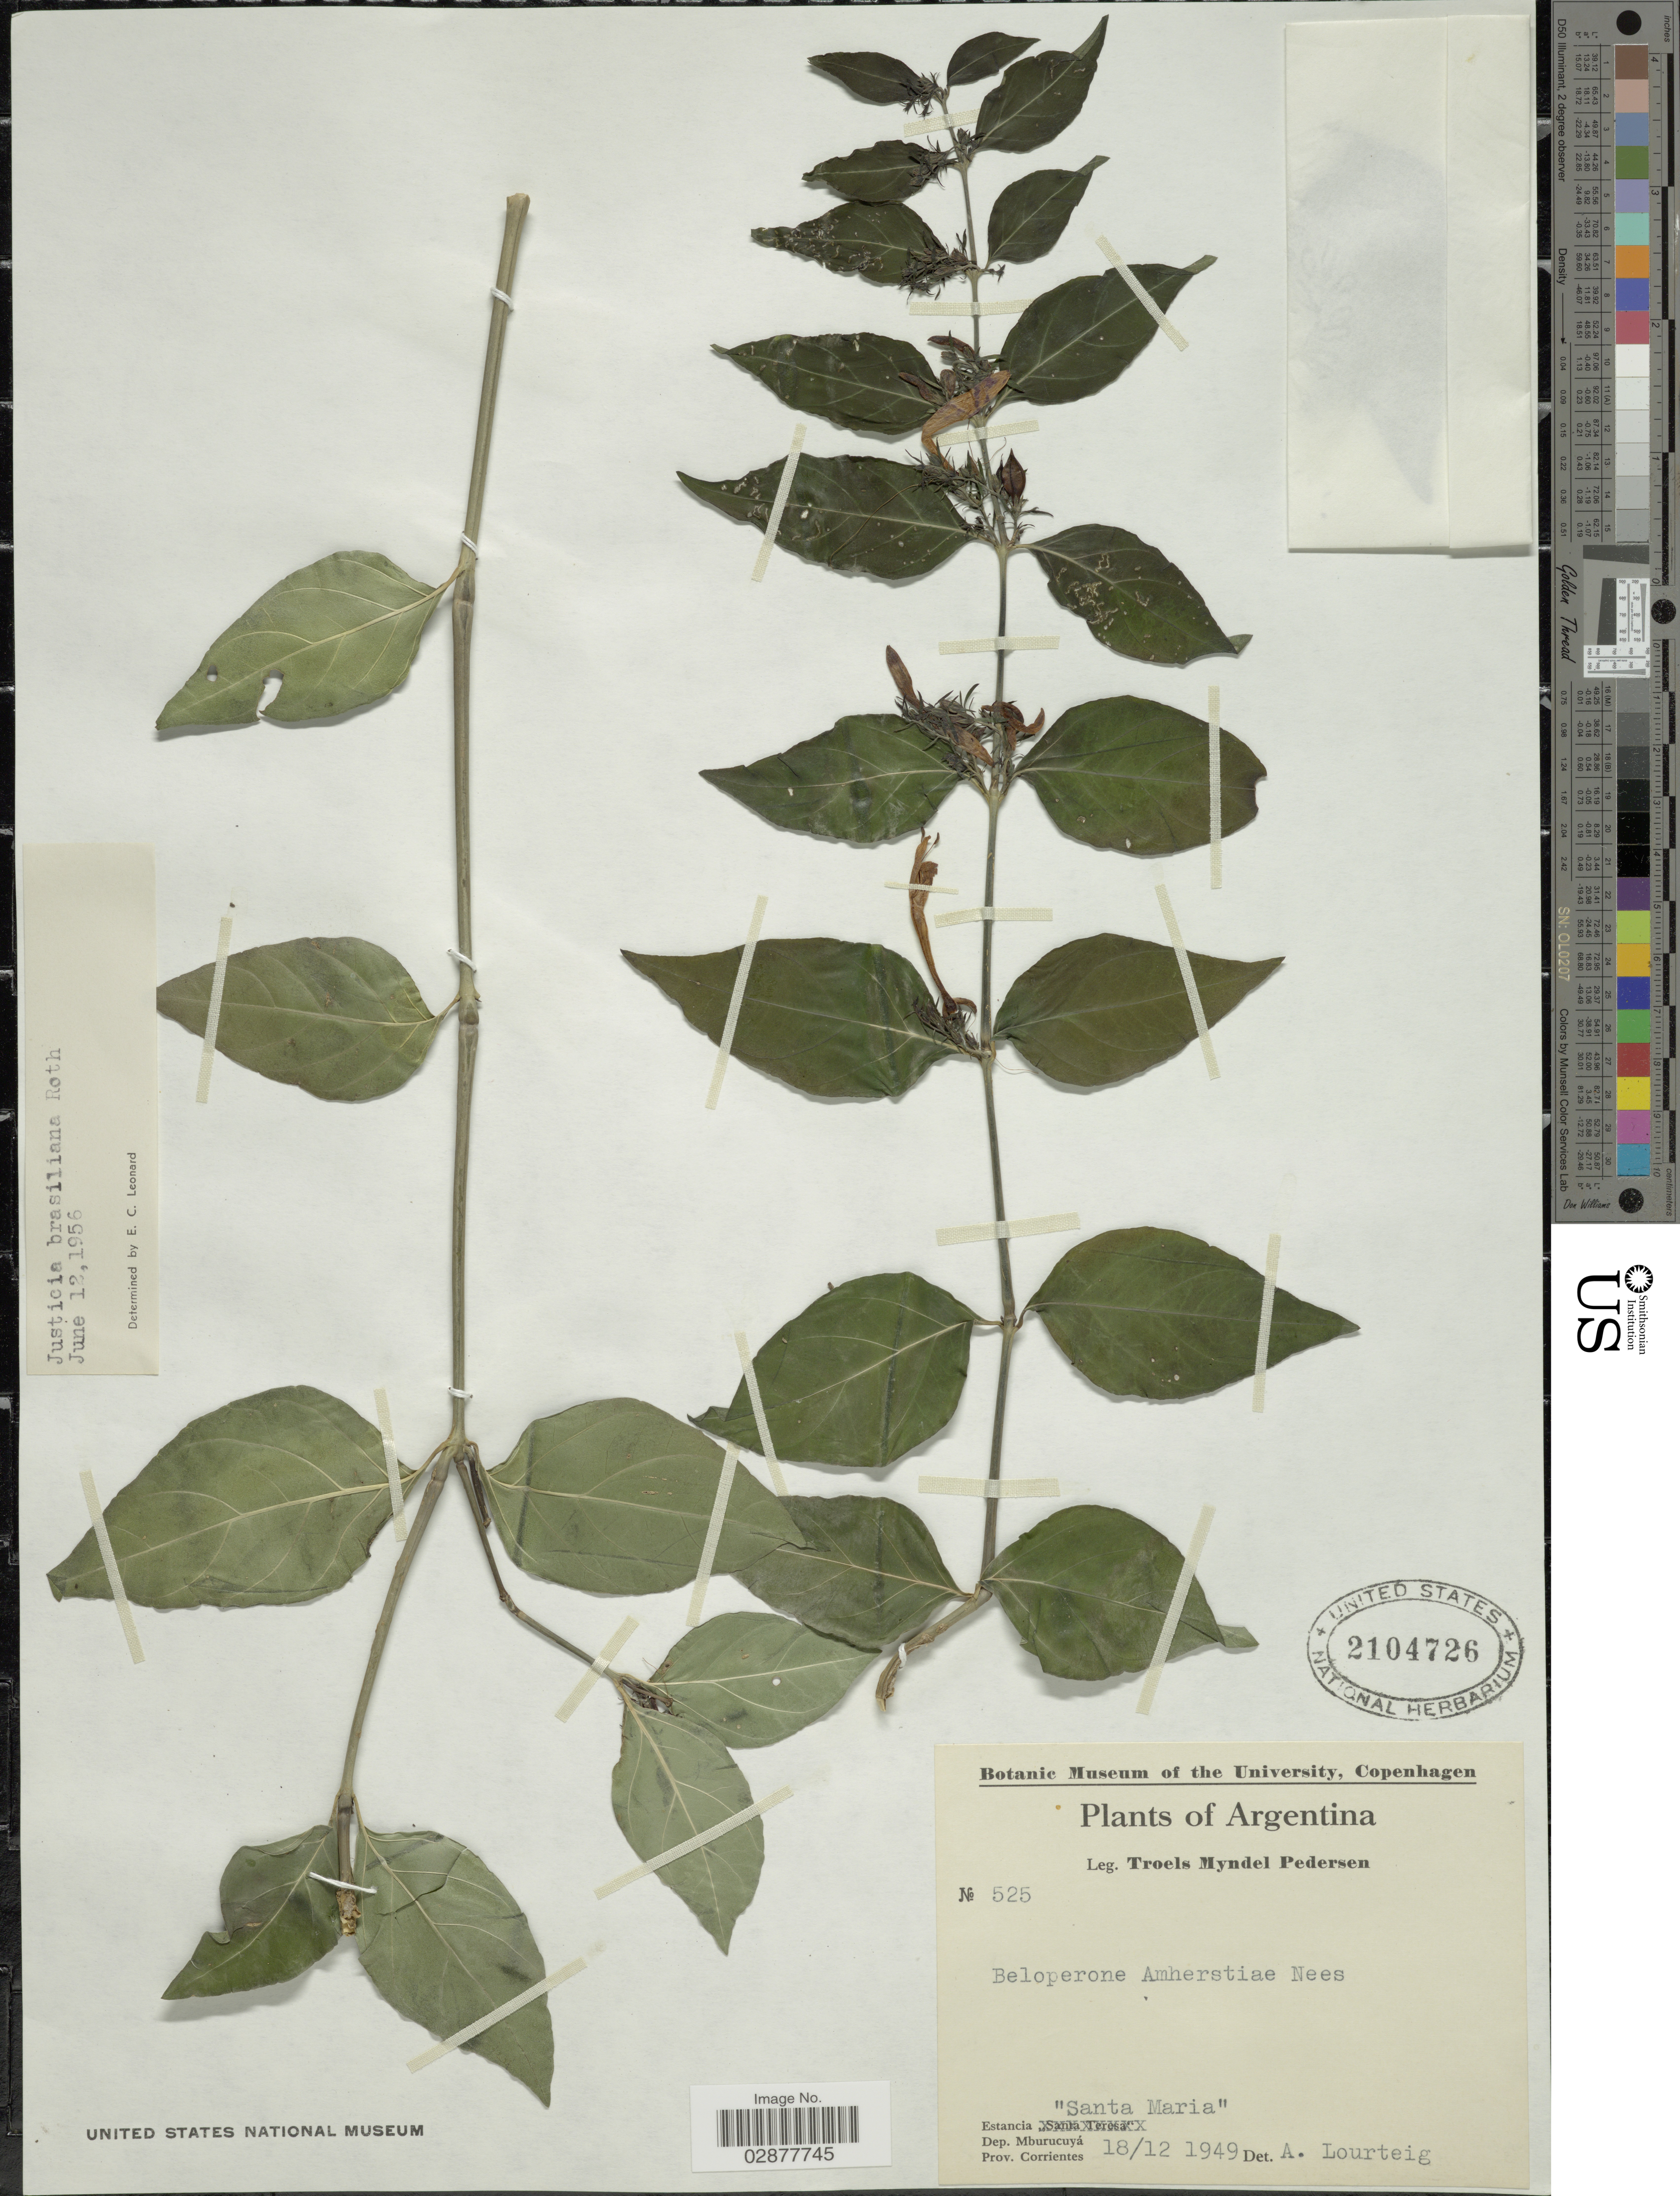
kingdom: Plantae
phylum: Tracheophyta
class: Magnoliopsida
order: Lamiales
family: Acanthaceae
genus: Justicia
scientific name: Justicia brasiliana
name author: Roth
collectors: T. Pederson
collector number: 525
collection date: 1949-12-18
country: Argentina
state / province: Corrientes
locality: Estancia "Santa Maria", Dep. Mburucuyá. Prov. Corrientes.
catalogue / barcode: US 2104726